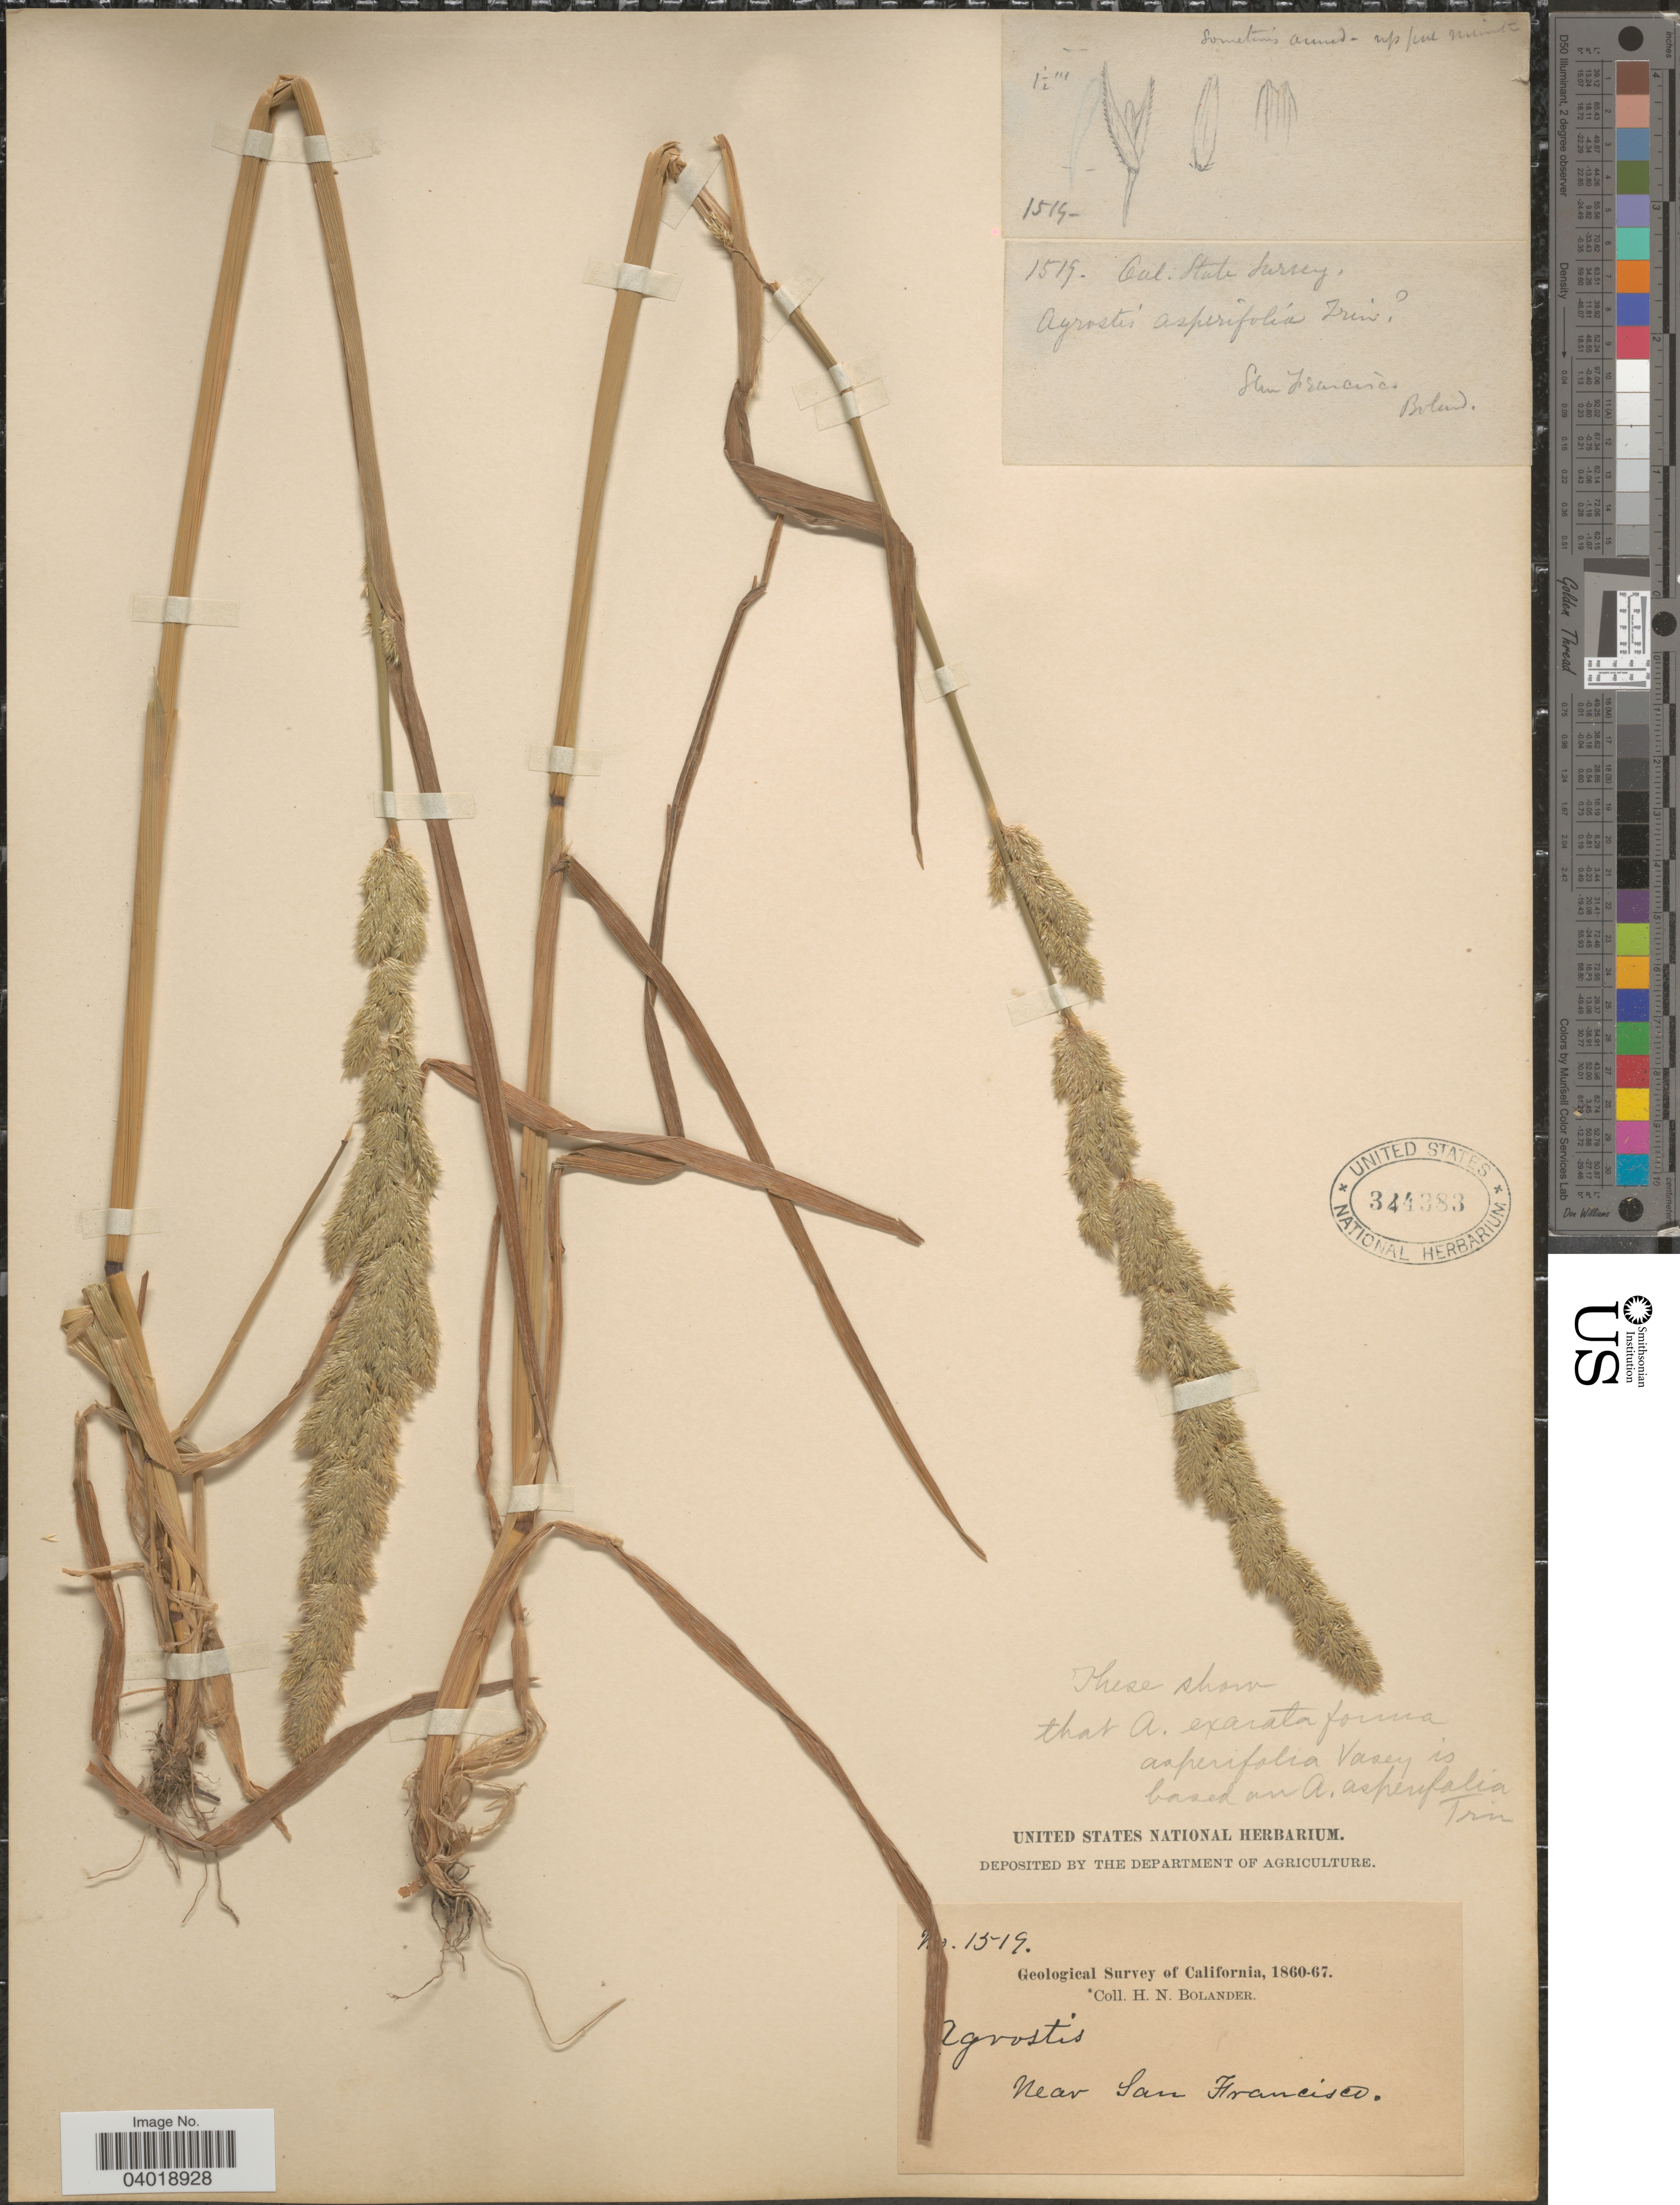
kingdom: Plantae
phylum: Tracheophyta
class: Liliopsida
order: Poales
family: Poaceae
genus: Agrostis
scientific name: Agrostis exarata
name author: Trin.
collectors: H. Bolander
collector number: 1519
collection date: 1860/1867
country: United States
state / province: California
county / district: San Francisco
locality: Near San Francisco.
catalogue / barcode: US 344383